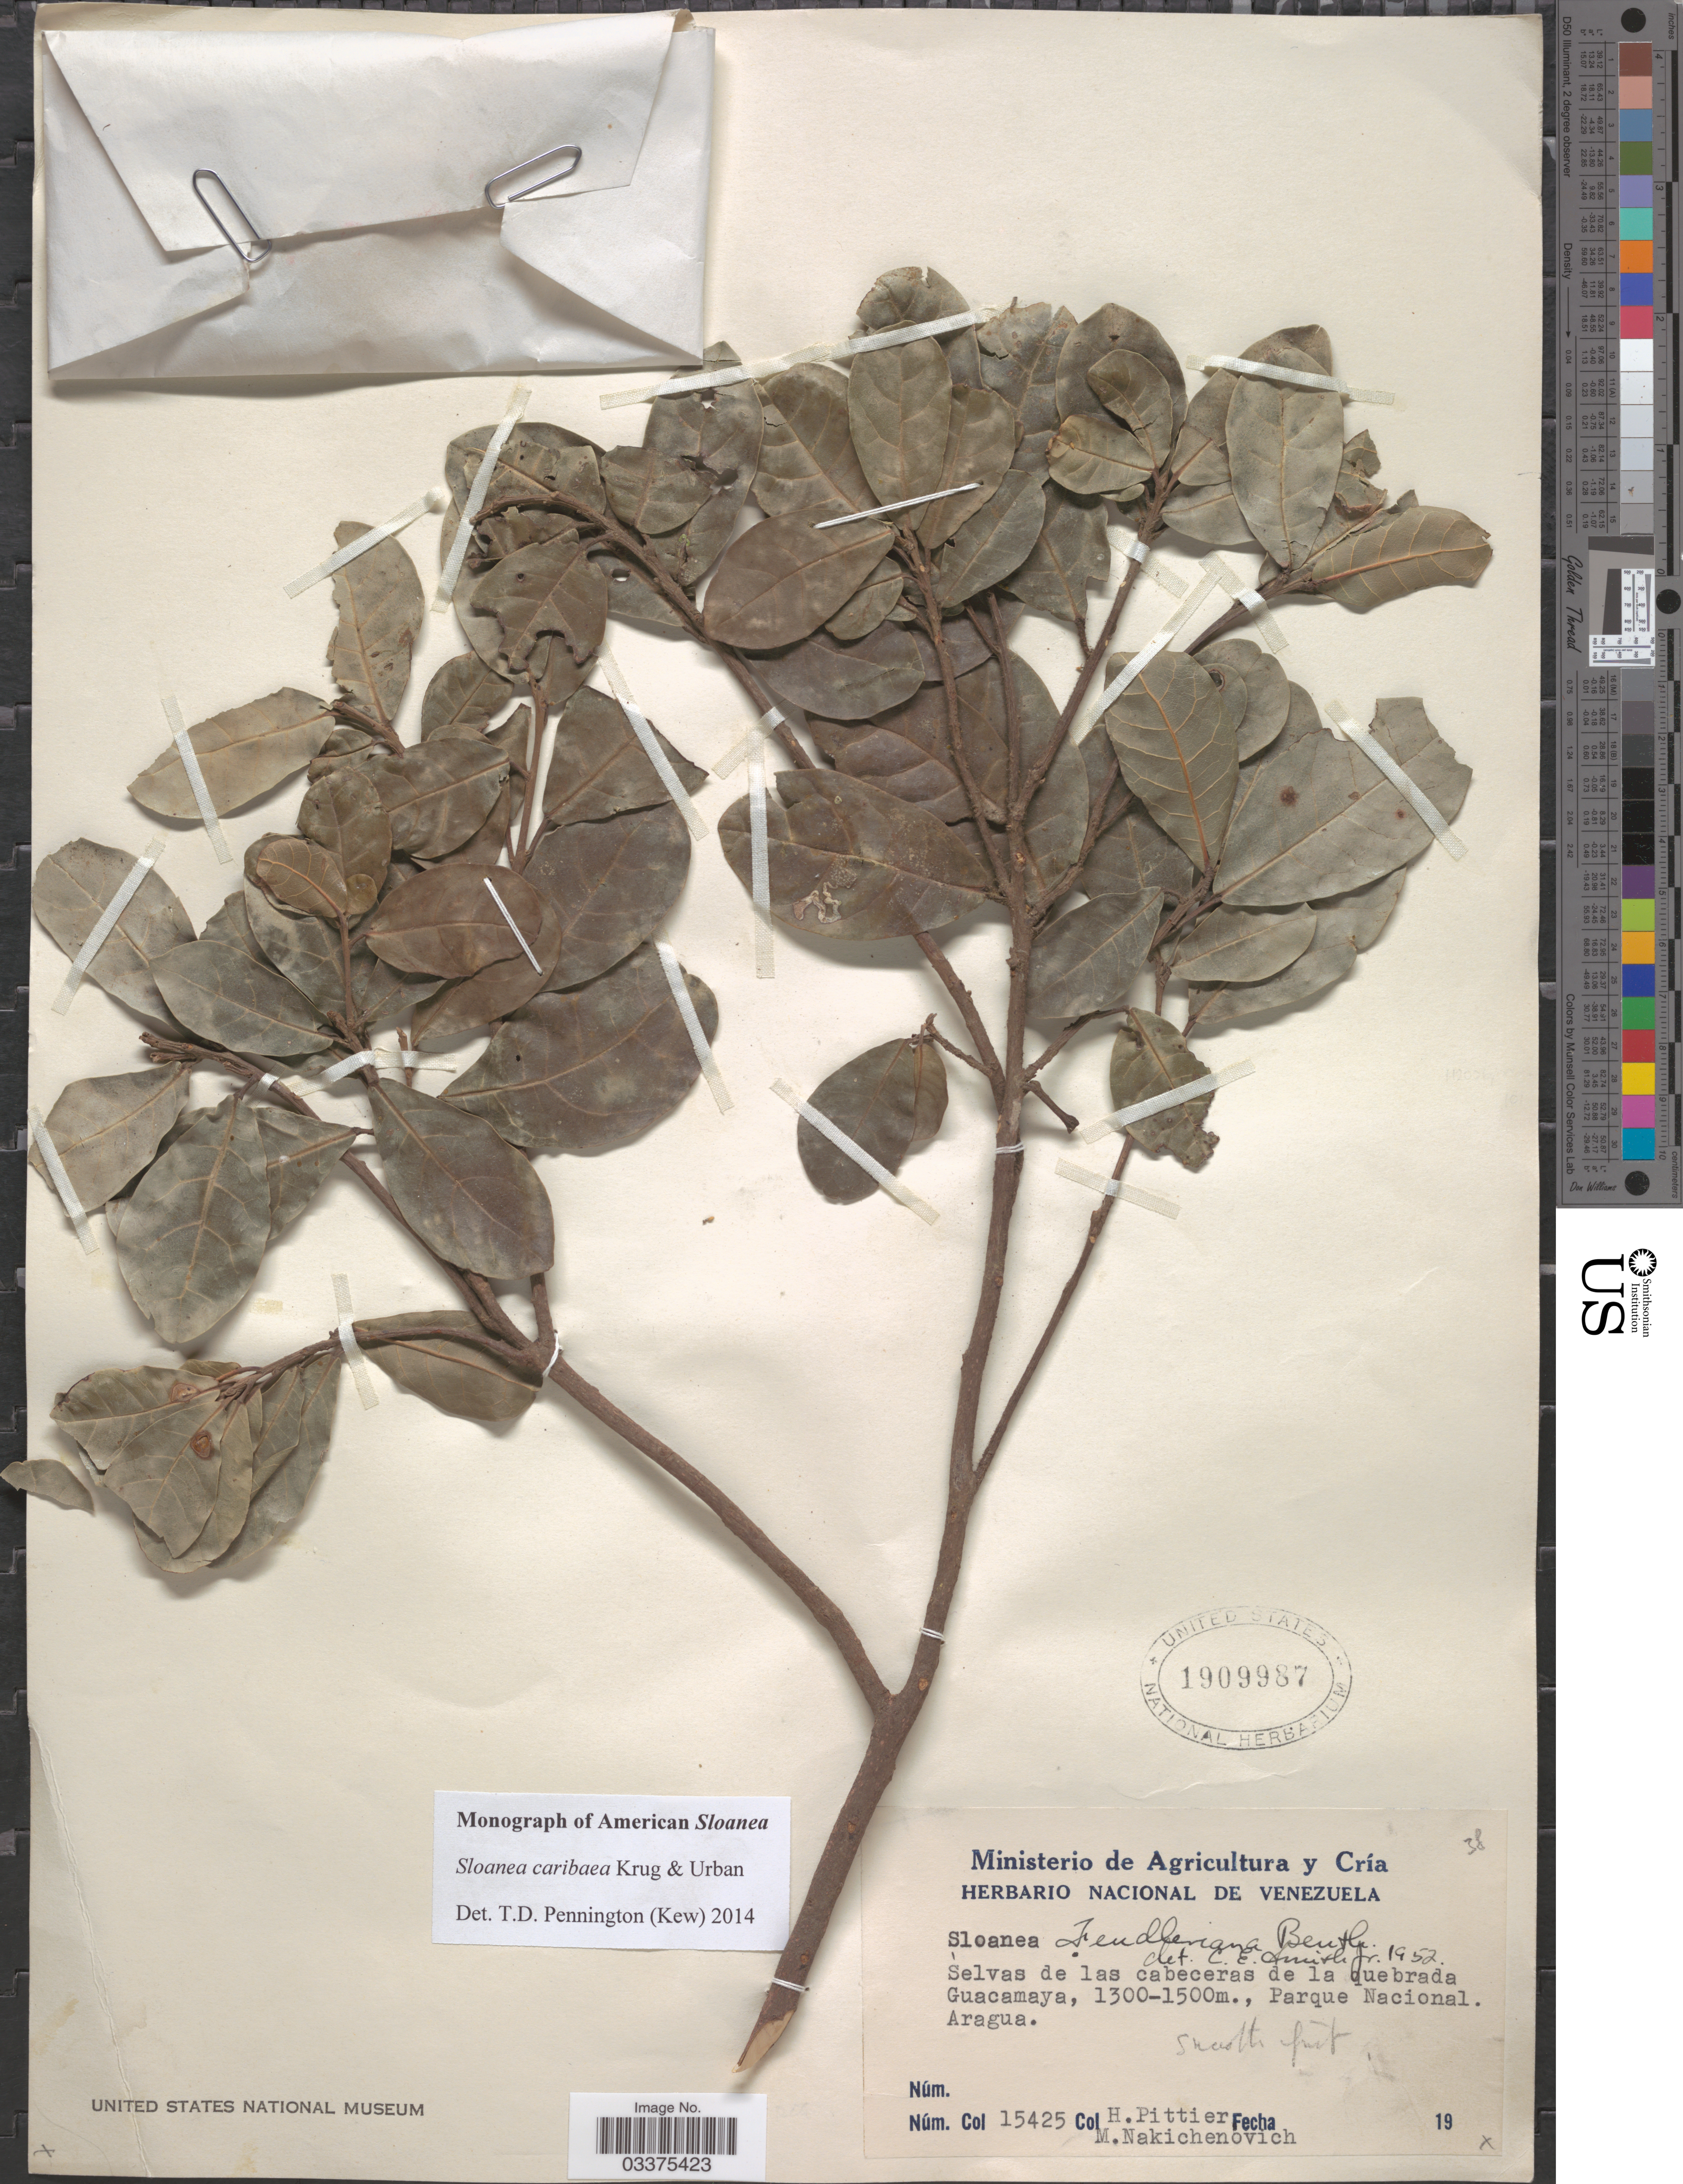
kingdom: Plantae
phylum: Tracheophyta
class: Magnoliopsida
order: Oxalidales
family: Elaeocarpaceae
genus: Sloanea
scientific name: Sloanea caribaea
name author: Krug & Urb. in Duss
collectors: H. F. Pittier & M. Nakichenovich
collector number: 15425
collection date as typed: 19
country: Venezuela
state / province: Aragua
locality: Selvas de las cabeceras de la quebrada Guacamaya, Parque Nacional.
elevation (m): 1300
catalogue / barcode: US 1909987